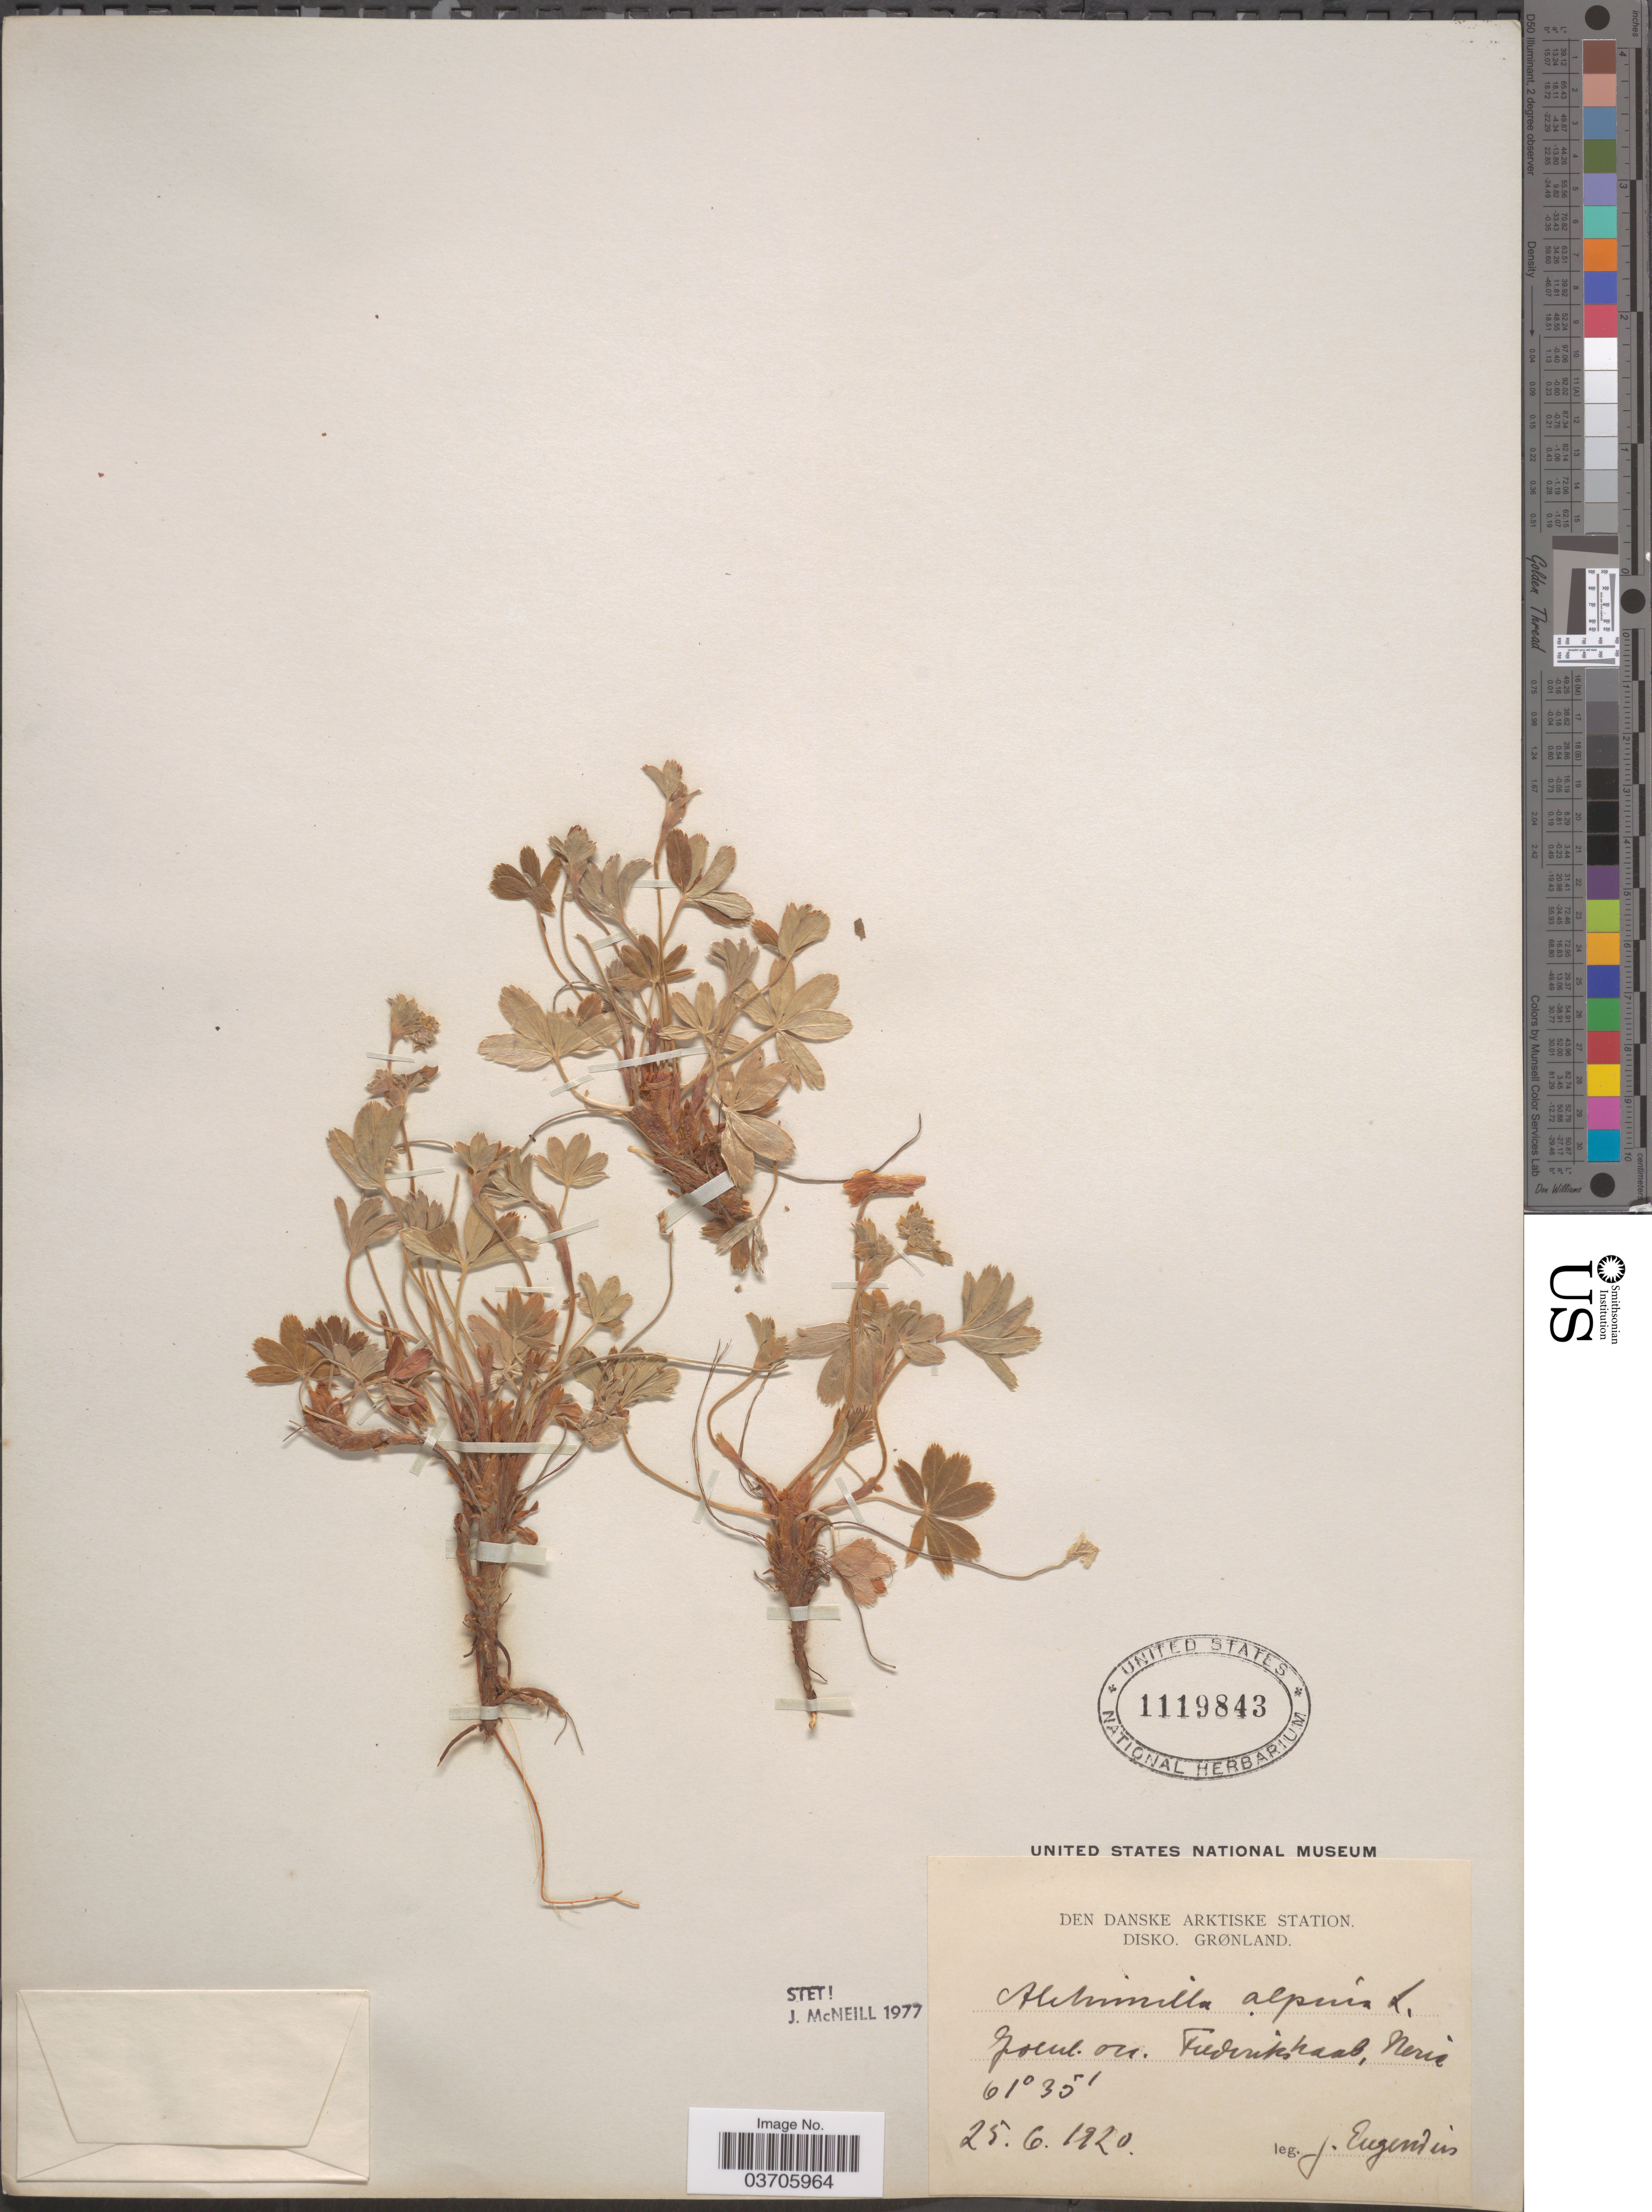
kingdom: Plantae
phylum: Tracheophyta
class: Magnoliopsida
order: Rosales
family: Rosaceae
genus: Alchemilla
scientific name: Alchemilla alpina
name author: L.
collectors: J. Eugenius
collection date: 1920-06-25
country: Greenland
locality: Den Danske Arktiske Station. Disko. Grønland. Groenl. occ. Frederikshaal, Neria.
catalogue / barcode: US 1119843